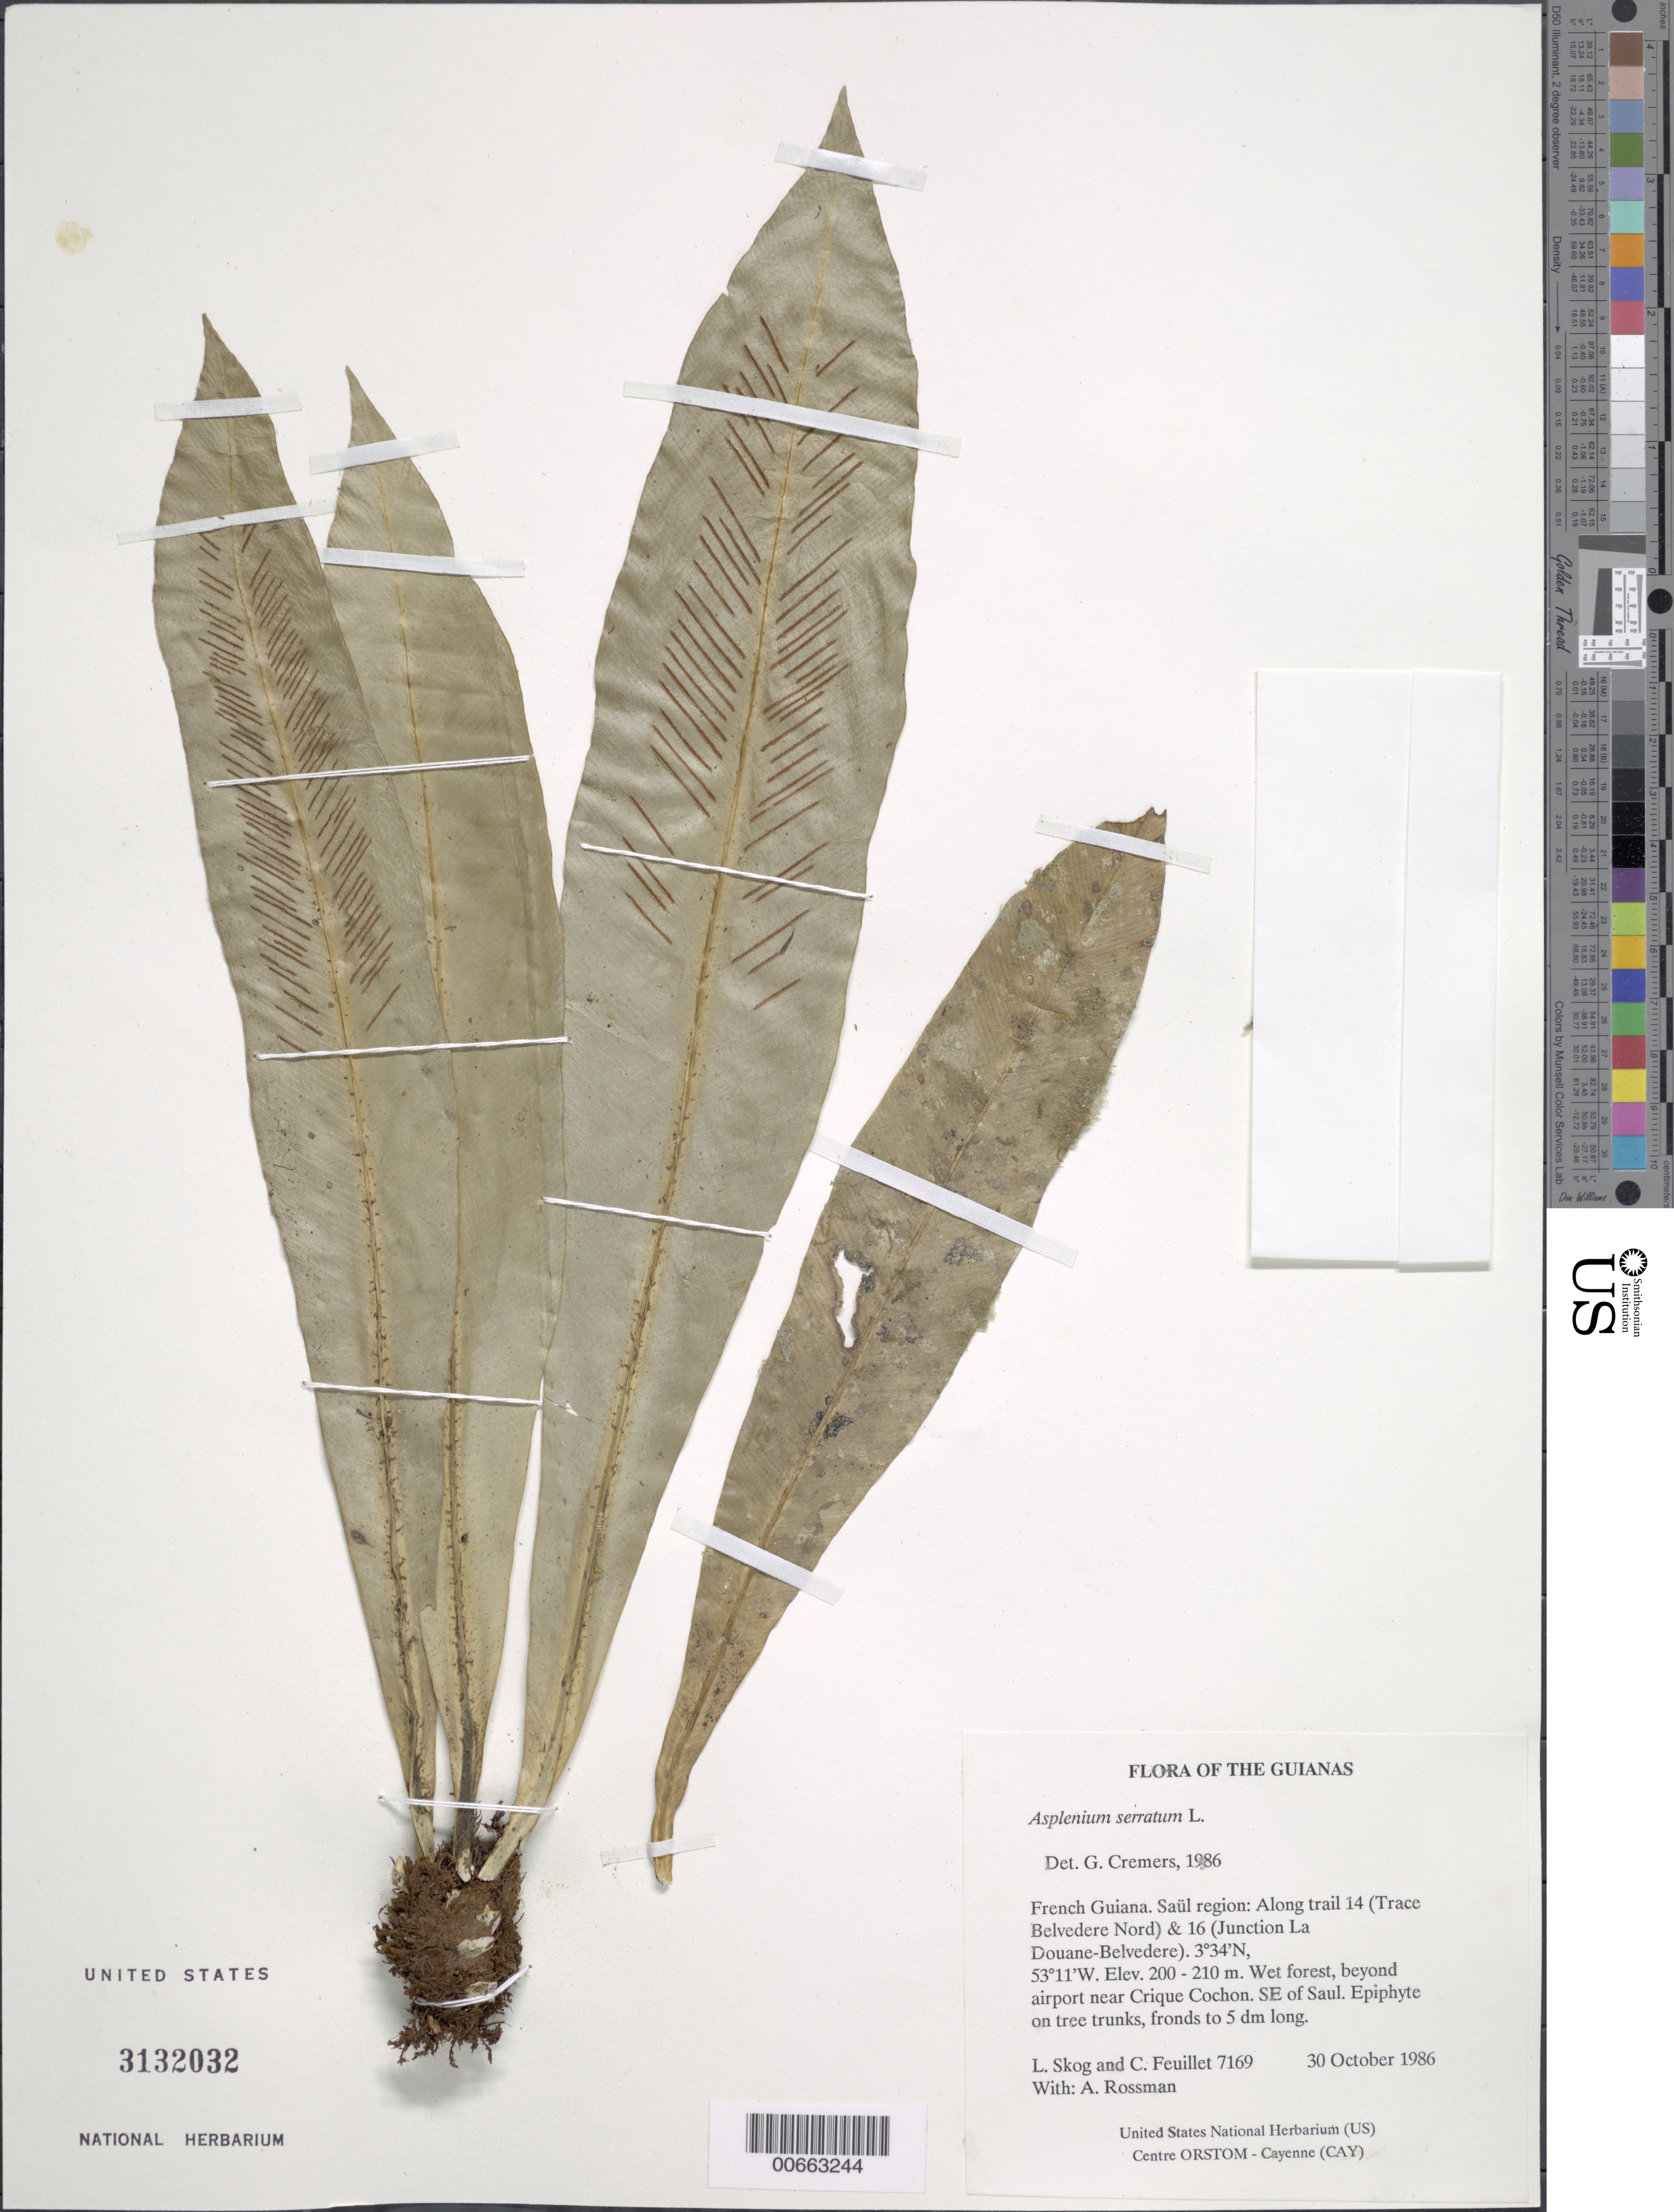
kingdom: Plantae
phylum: Tracheophyta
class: Polypodiopsida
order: Polypodiales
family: Aspleniaceae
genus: Asplenium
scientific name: Asplenium serratum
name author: L.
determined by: Cremers, Georges A.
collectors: L. E. Skog, C. Feuillet & A. Rossman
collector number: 7169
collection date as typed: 30 October 1986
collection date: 1986-10-30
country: French Guiana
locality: SE of Saül along trail 14 (Trace Belvedere Nord) & 16 (Junction La Douane-Belvedere)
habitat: Wet forest, beyond airport near Crique Cochon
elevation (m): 200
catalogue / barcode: US 3132032